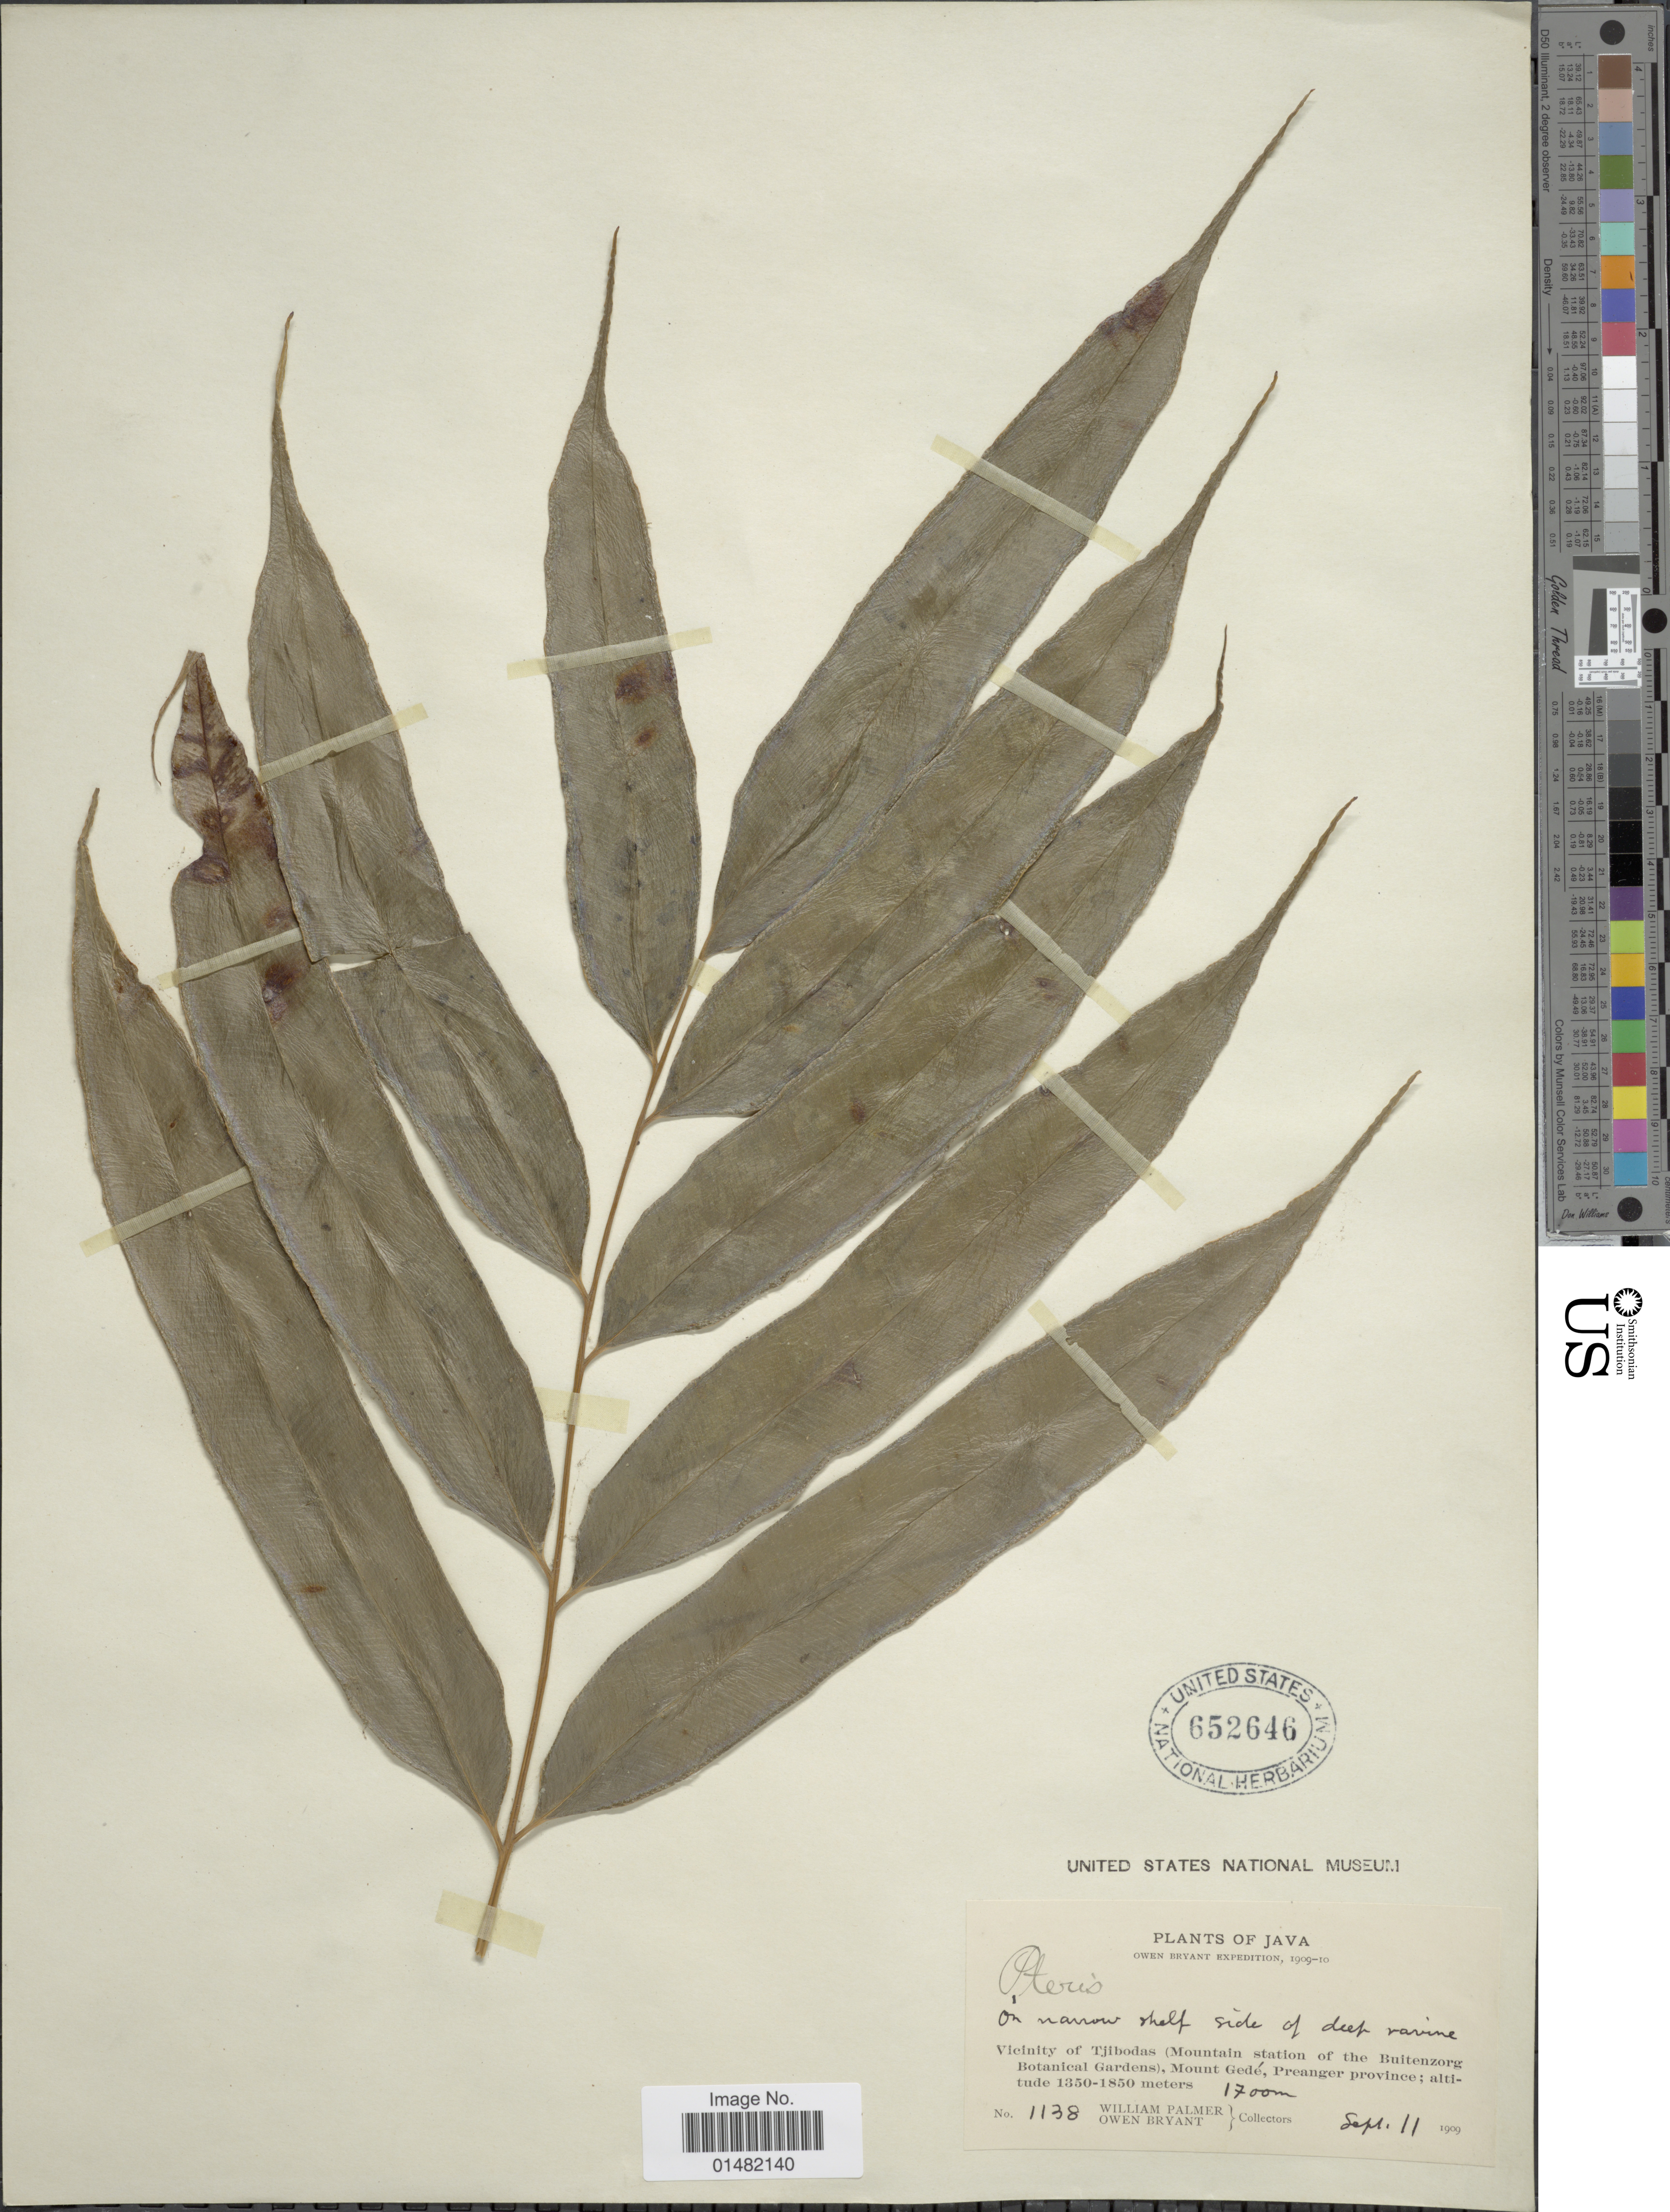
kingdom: Plantae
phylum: Tracheophyta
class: Polypodiopsida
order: Polypodiales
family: Pteridaceae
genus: Pteris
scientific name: Pteris sp.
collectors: W. Palmer & O. Bryant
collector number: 1138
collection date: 1909-09-11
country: Indonesia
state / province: Java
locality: Vicinity of Tjibodas (Mountain station of the Buitenzorg Botanical Gardens), Mount Gedé, Preanger province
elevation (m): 1700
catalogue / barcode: US 652646